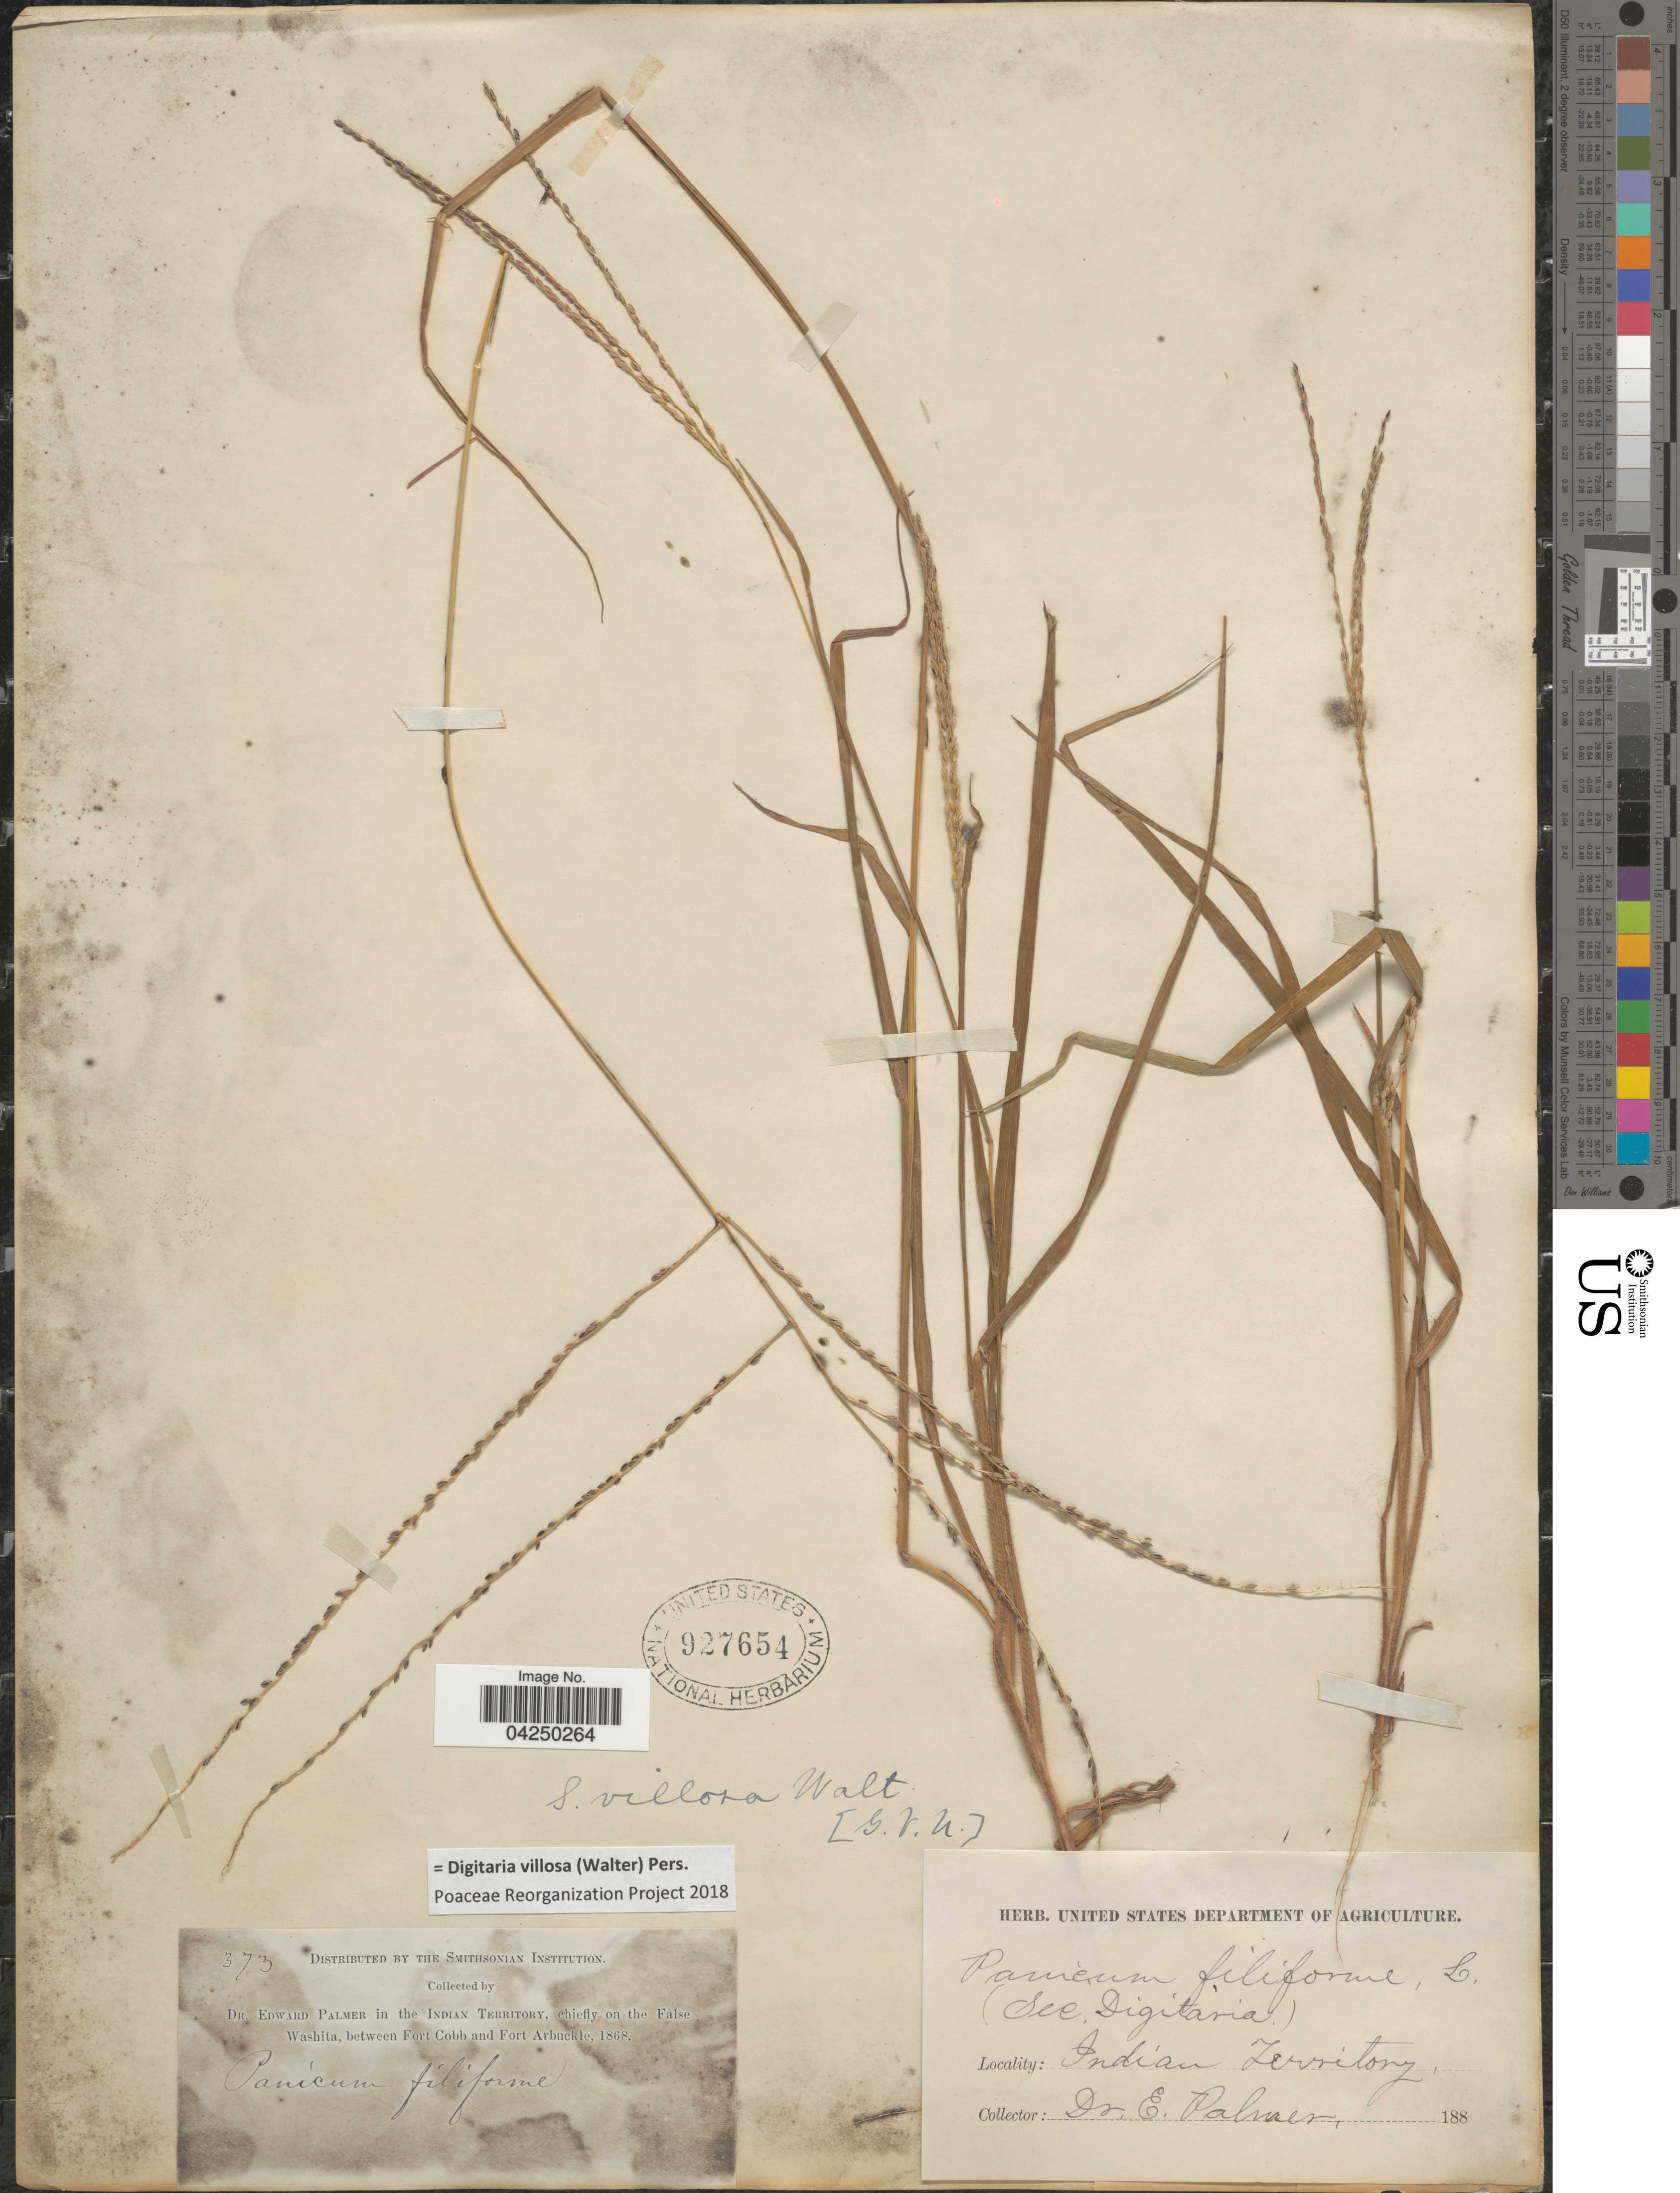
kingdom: Plantae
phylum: Tracheophyta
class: Liliopsida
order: Poales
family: Poaceae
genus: Digitaria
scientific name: Digitaria villosa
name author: (Walter) Pers.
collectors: E. Palmer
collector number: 373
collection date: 1868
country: United States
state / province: Oklahoma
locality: Indian Territory, chiefly on the False Washita, between Fort Cobb and Fort Arbuckle.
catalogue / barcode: US 927654